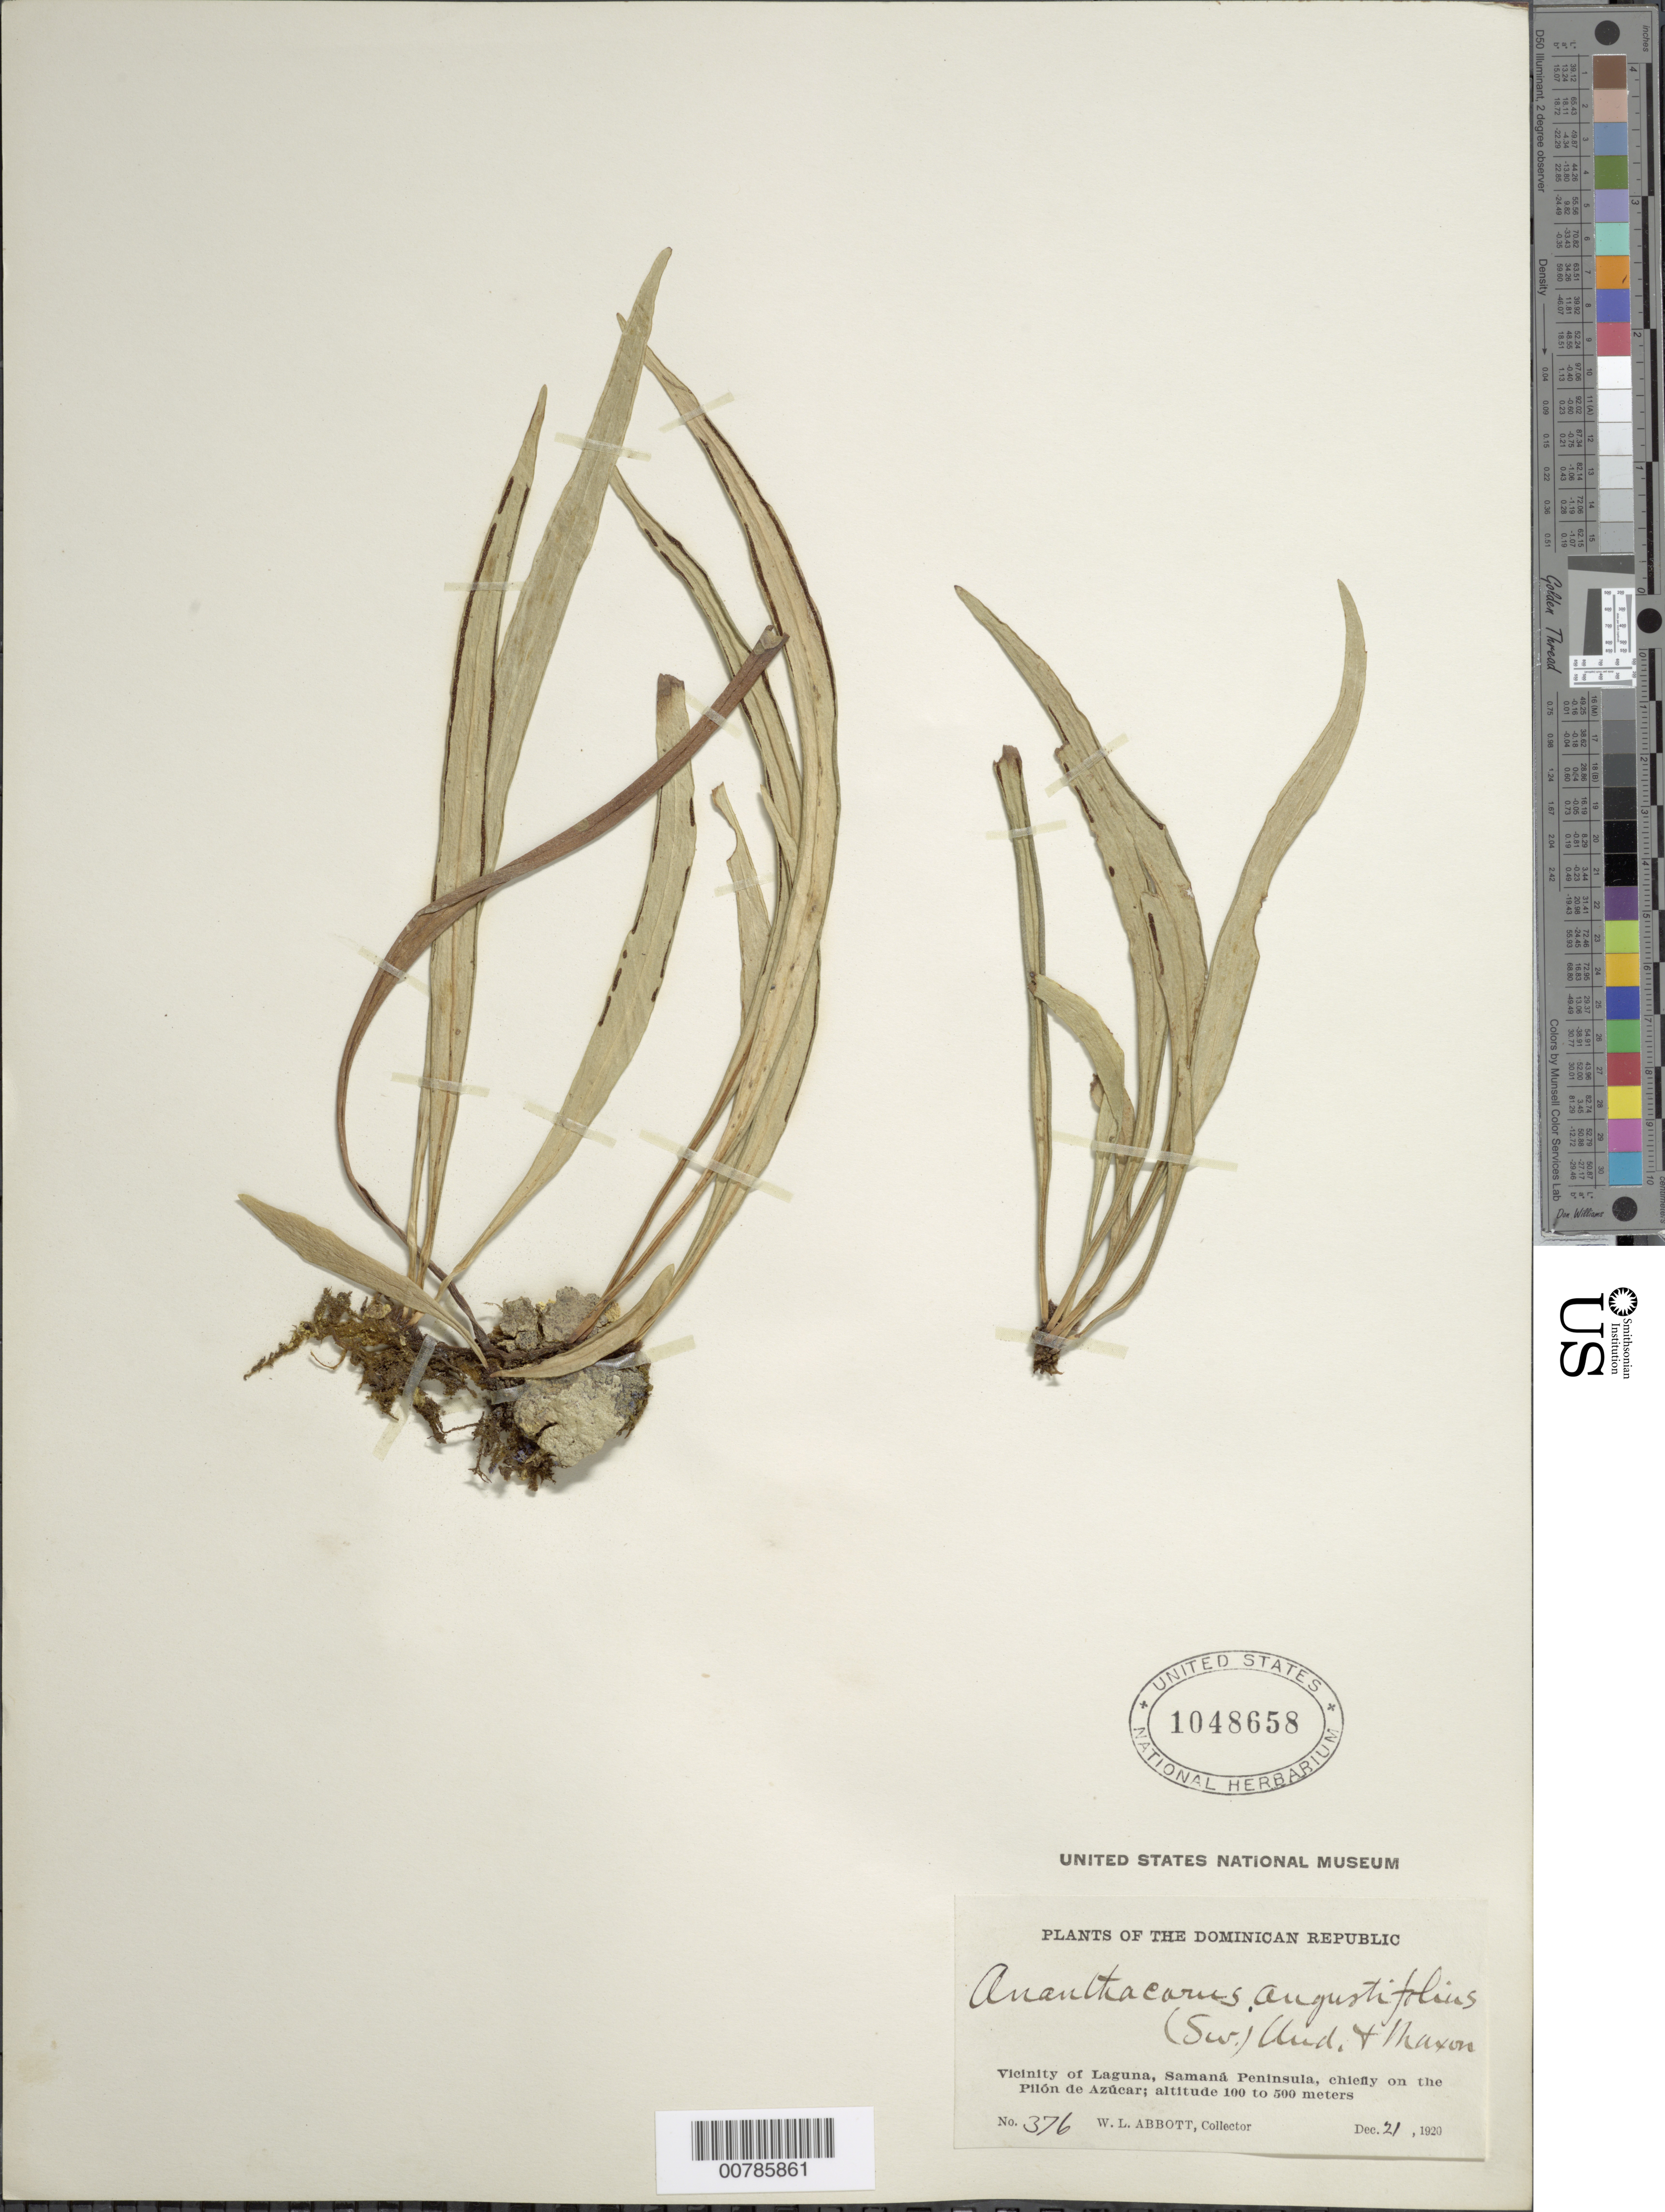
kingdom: Plantae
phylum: Tracheophyta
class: Polypodiopsida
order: Polypodiales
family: Pteridaceae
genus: Ananthacorus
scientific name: Ananthacorus angustifolius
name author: (Sw.) Underw. & Maxon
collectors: W. L. Abbott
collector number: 376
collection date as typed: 21 Dec 1920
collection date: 1920-12-21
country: Dominican Republic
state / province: Samana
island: Hispaniola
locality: Laguna, vicinity; Samaná Peninsula, chiefly on the Pilón de Azúcar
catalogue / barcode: US 1048658